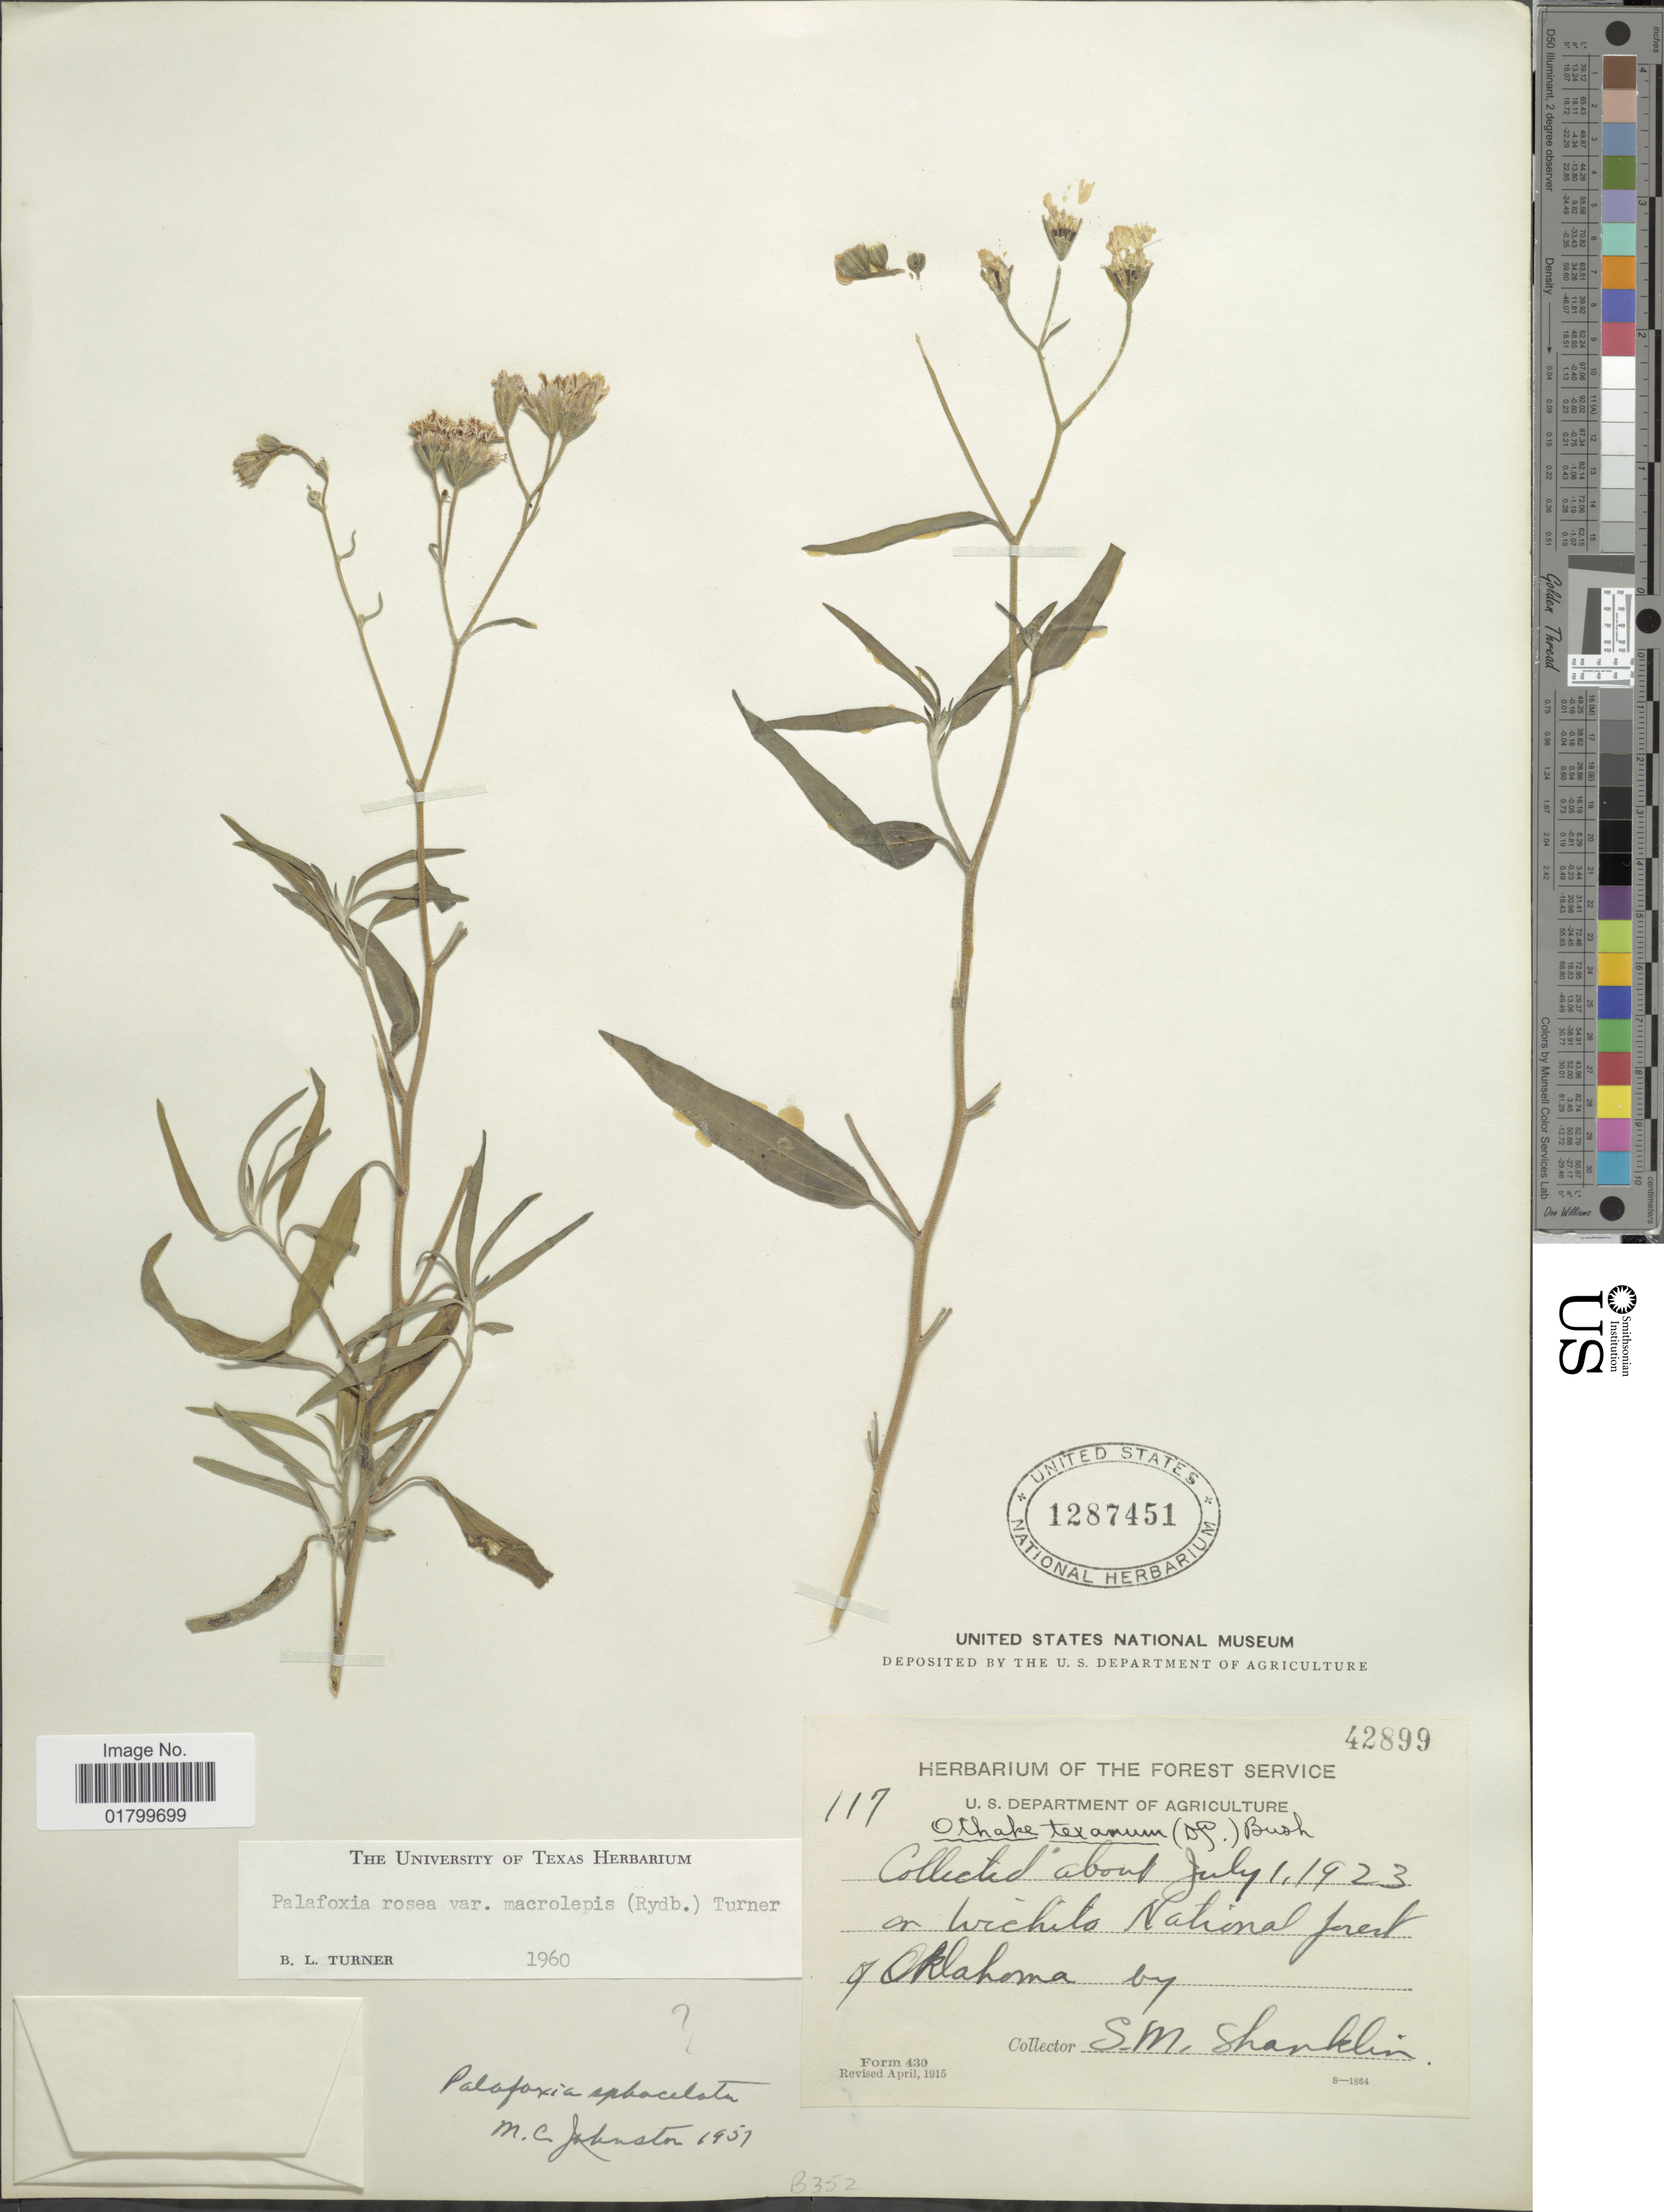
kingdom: Plantae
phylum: Tracheophyta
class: Magnoliopsida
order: Asterales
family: Asteraceae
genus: Palafoxia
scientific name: Palafoxia rosea var. macrolepis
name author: (Rydb.) B.L. Turner & M.I. Morris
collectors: S. Shanklin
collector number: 117/42899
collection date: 1923-07-01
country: United States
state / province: Oklahoma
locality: The Forest Service, wichilo National forest of Oklahoma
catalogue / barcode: US 1287451